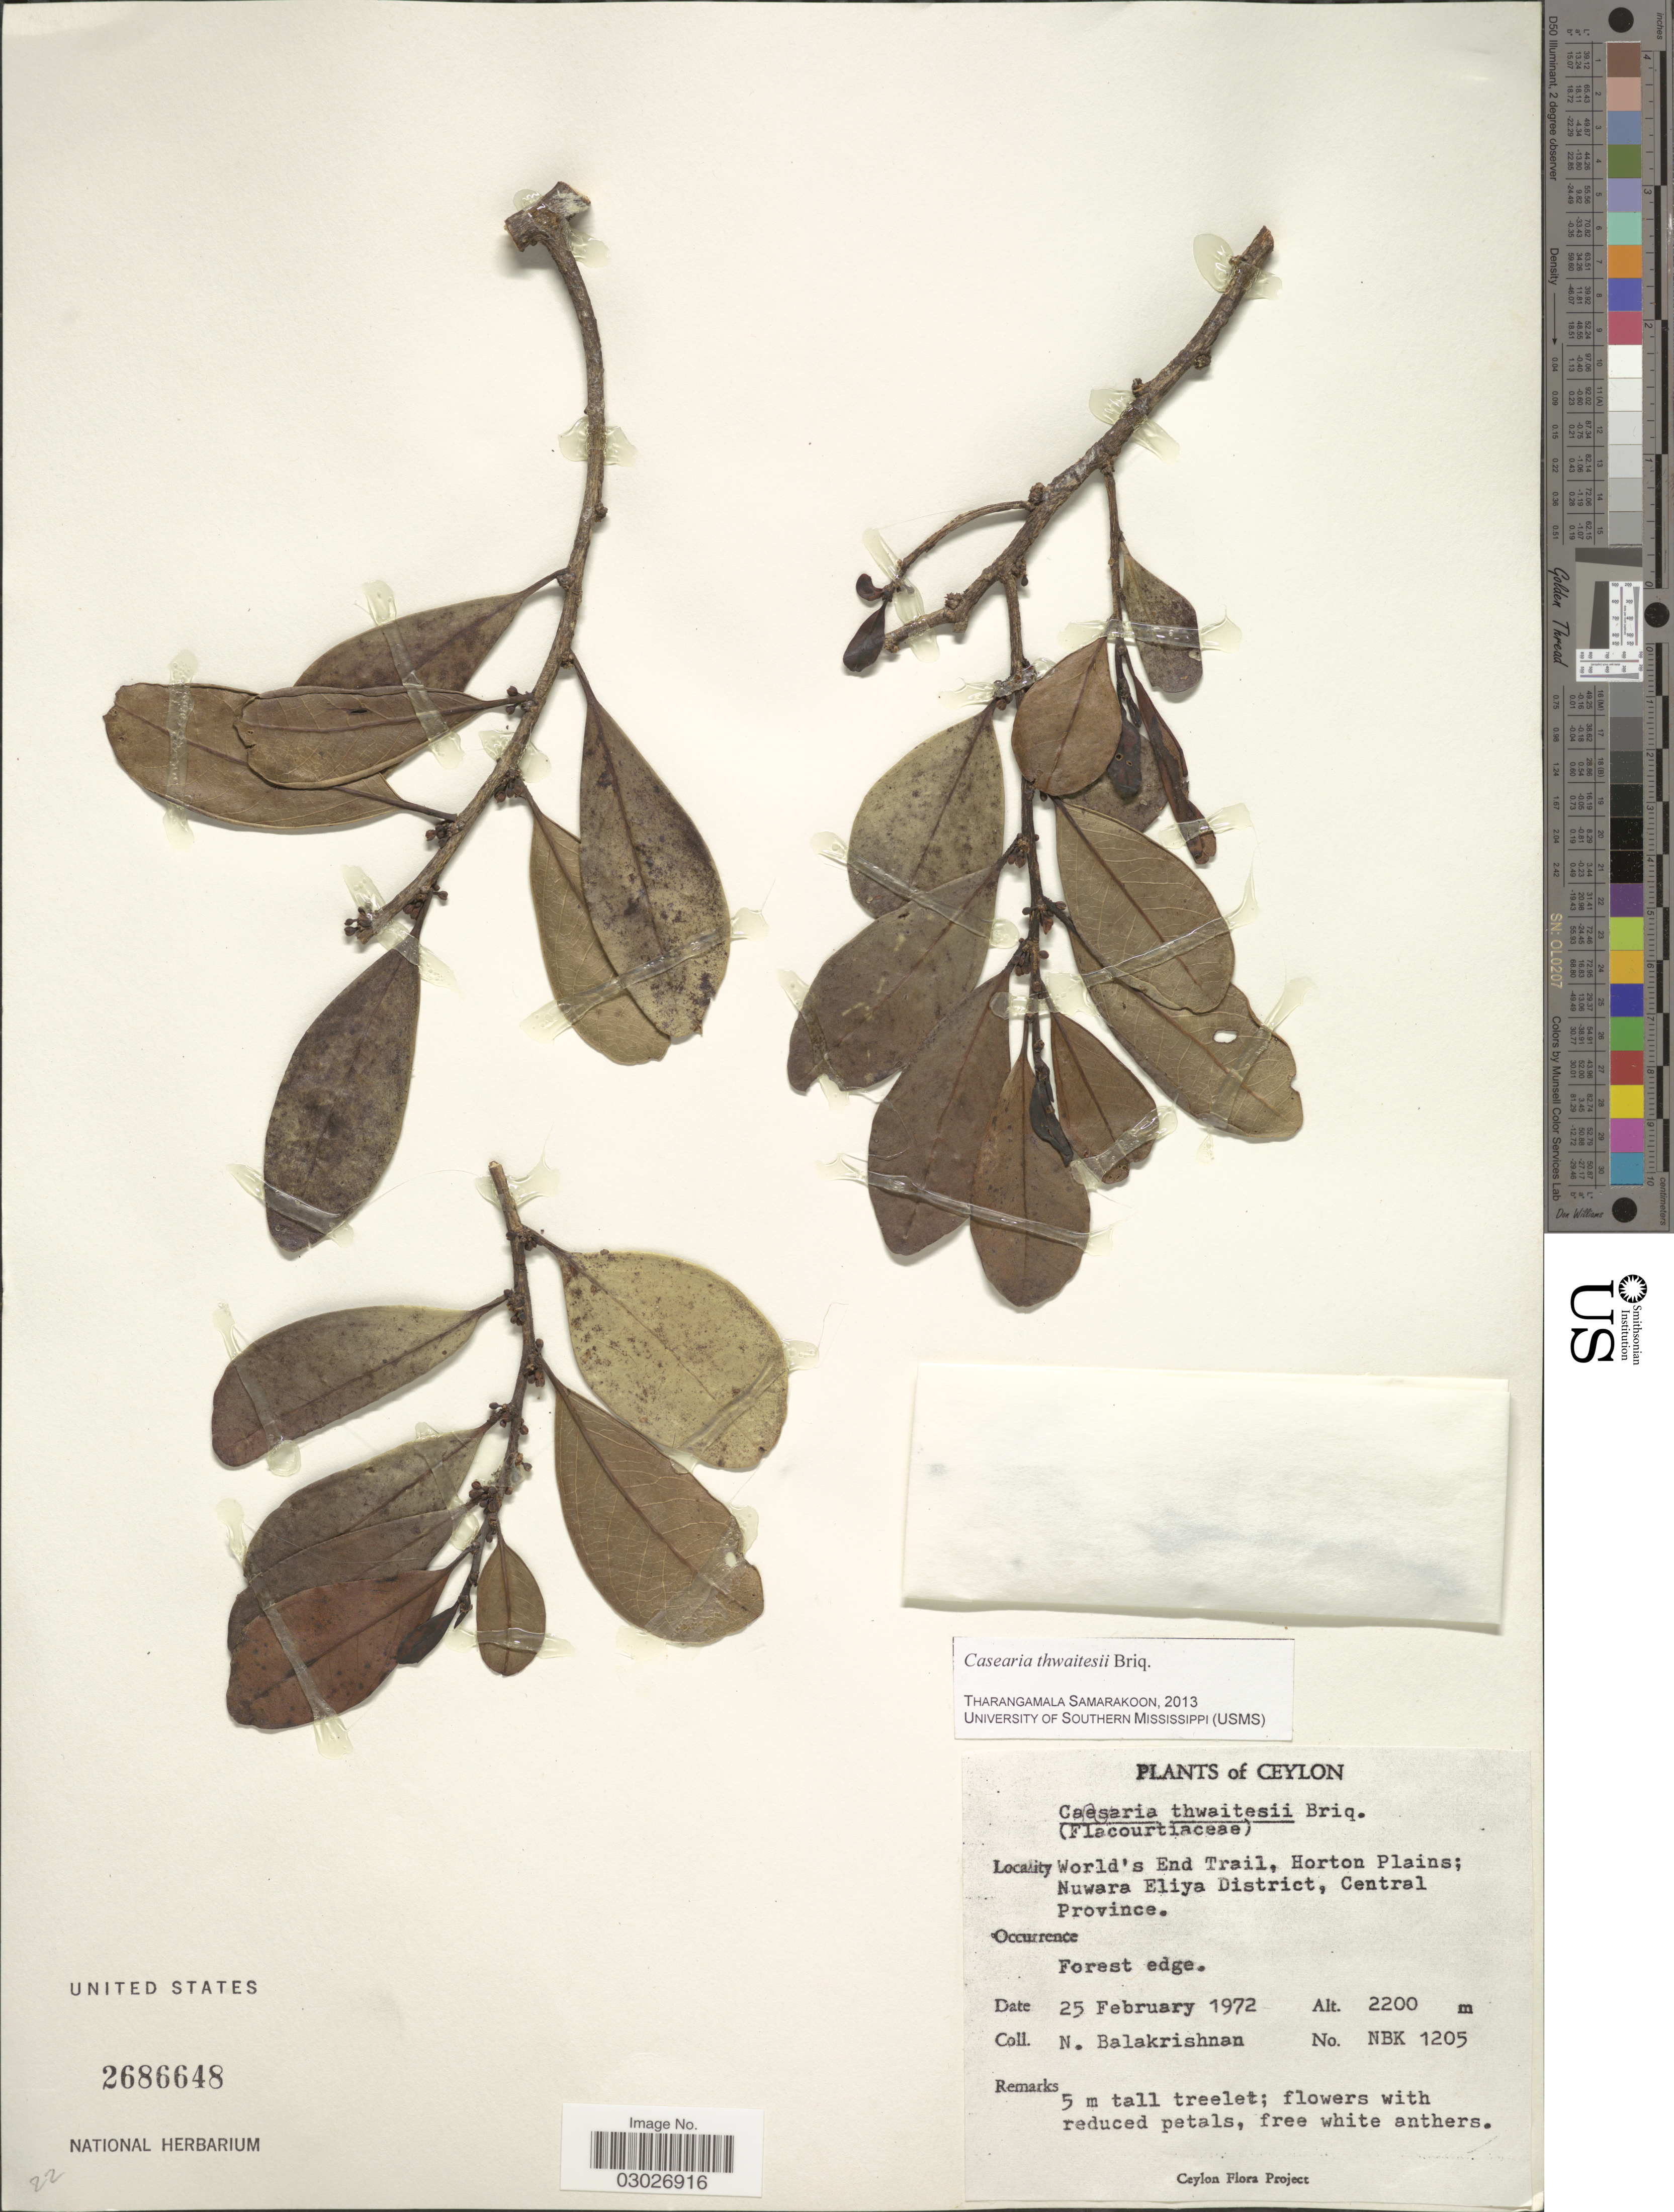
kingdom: Plantae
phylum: Tracheophyta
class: Magnoliopsida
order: Malpighiales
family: Salicaceae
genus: Casearia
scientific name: Casearia thwaitesii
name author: Briq.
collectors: N. Balakrishnan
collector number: NBK1205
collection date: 1972-02-25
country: Sri Lanka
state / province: Central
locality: Ceylon. World's End Trail, Horton Plains; Nuwara Eliya District, Central Province.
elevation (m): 2200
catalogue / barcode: US 2686648